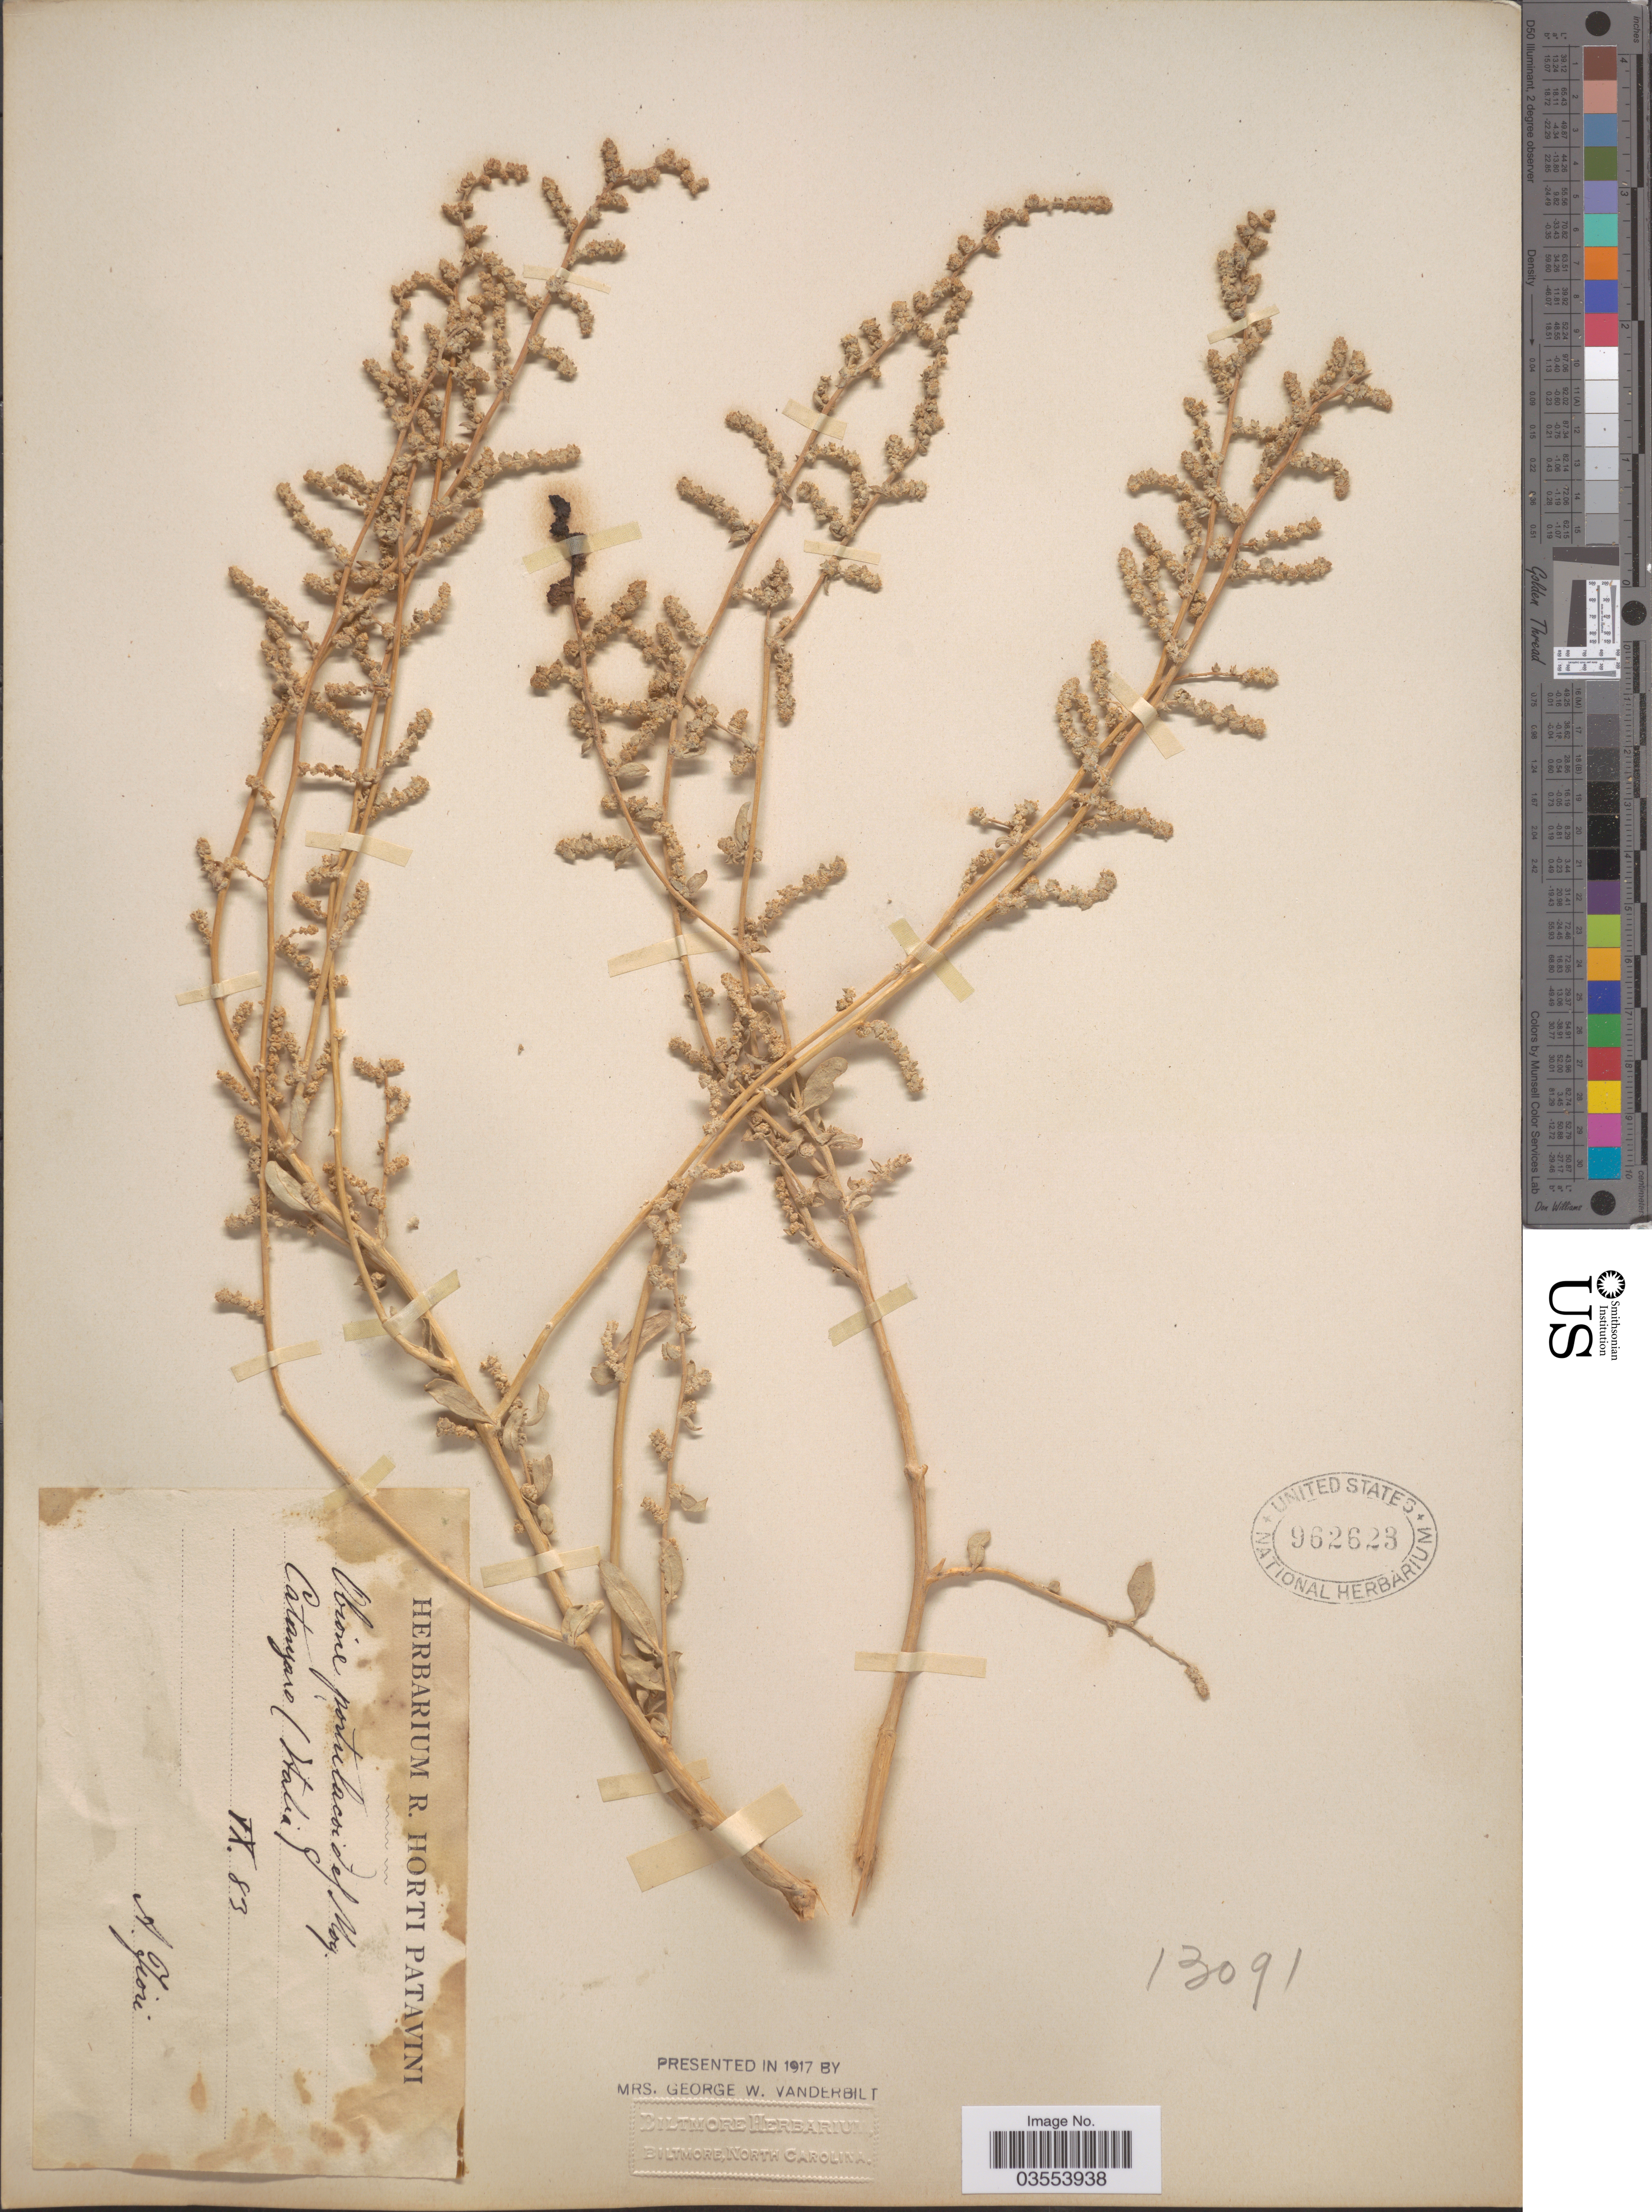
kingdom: Plantae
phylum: Tracheophyta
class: Magnoliopsida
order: Caryophyllales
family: Amaranthaceae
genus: Atriplex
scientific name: Atriplex portulacoides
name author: L.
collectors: A. Fiori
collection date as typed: Transcribed d/m/y: /9/83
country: Italy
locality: Catanzaro (Italia).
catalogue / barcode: US 962623